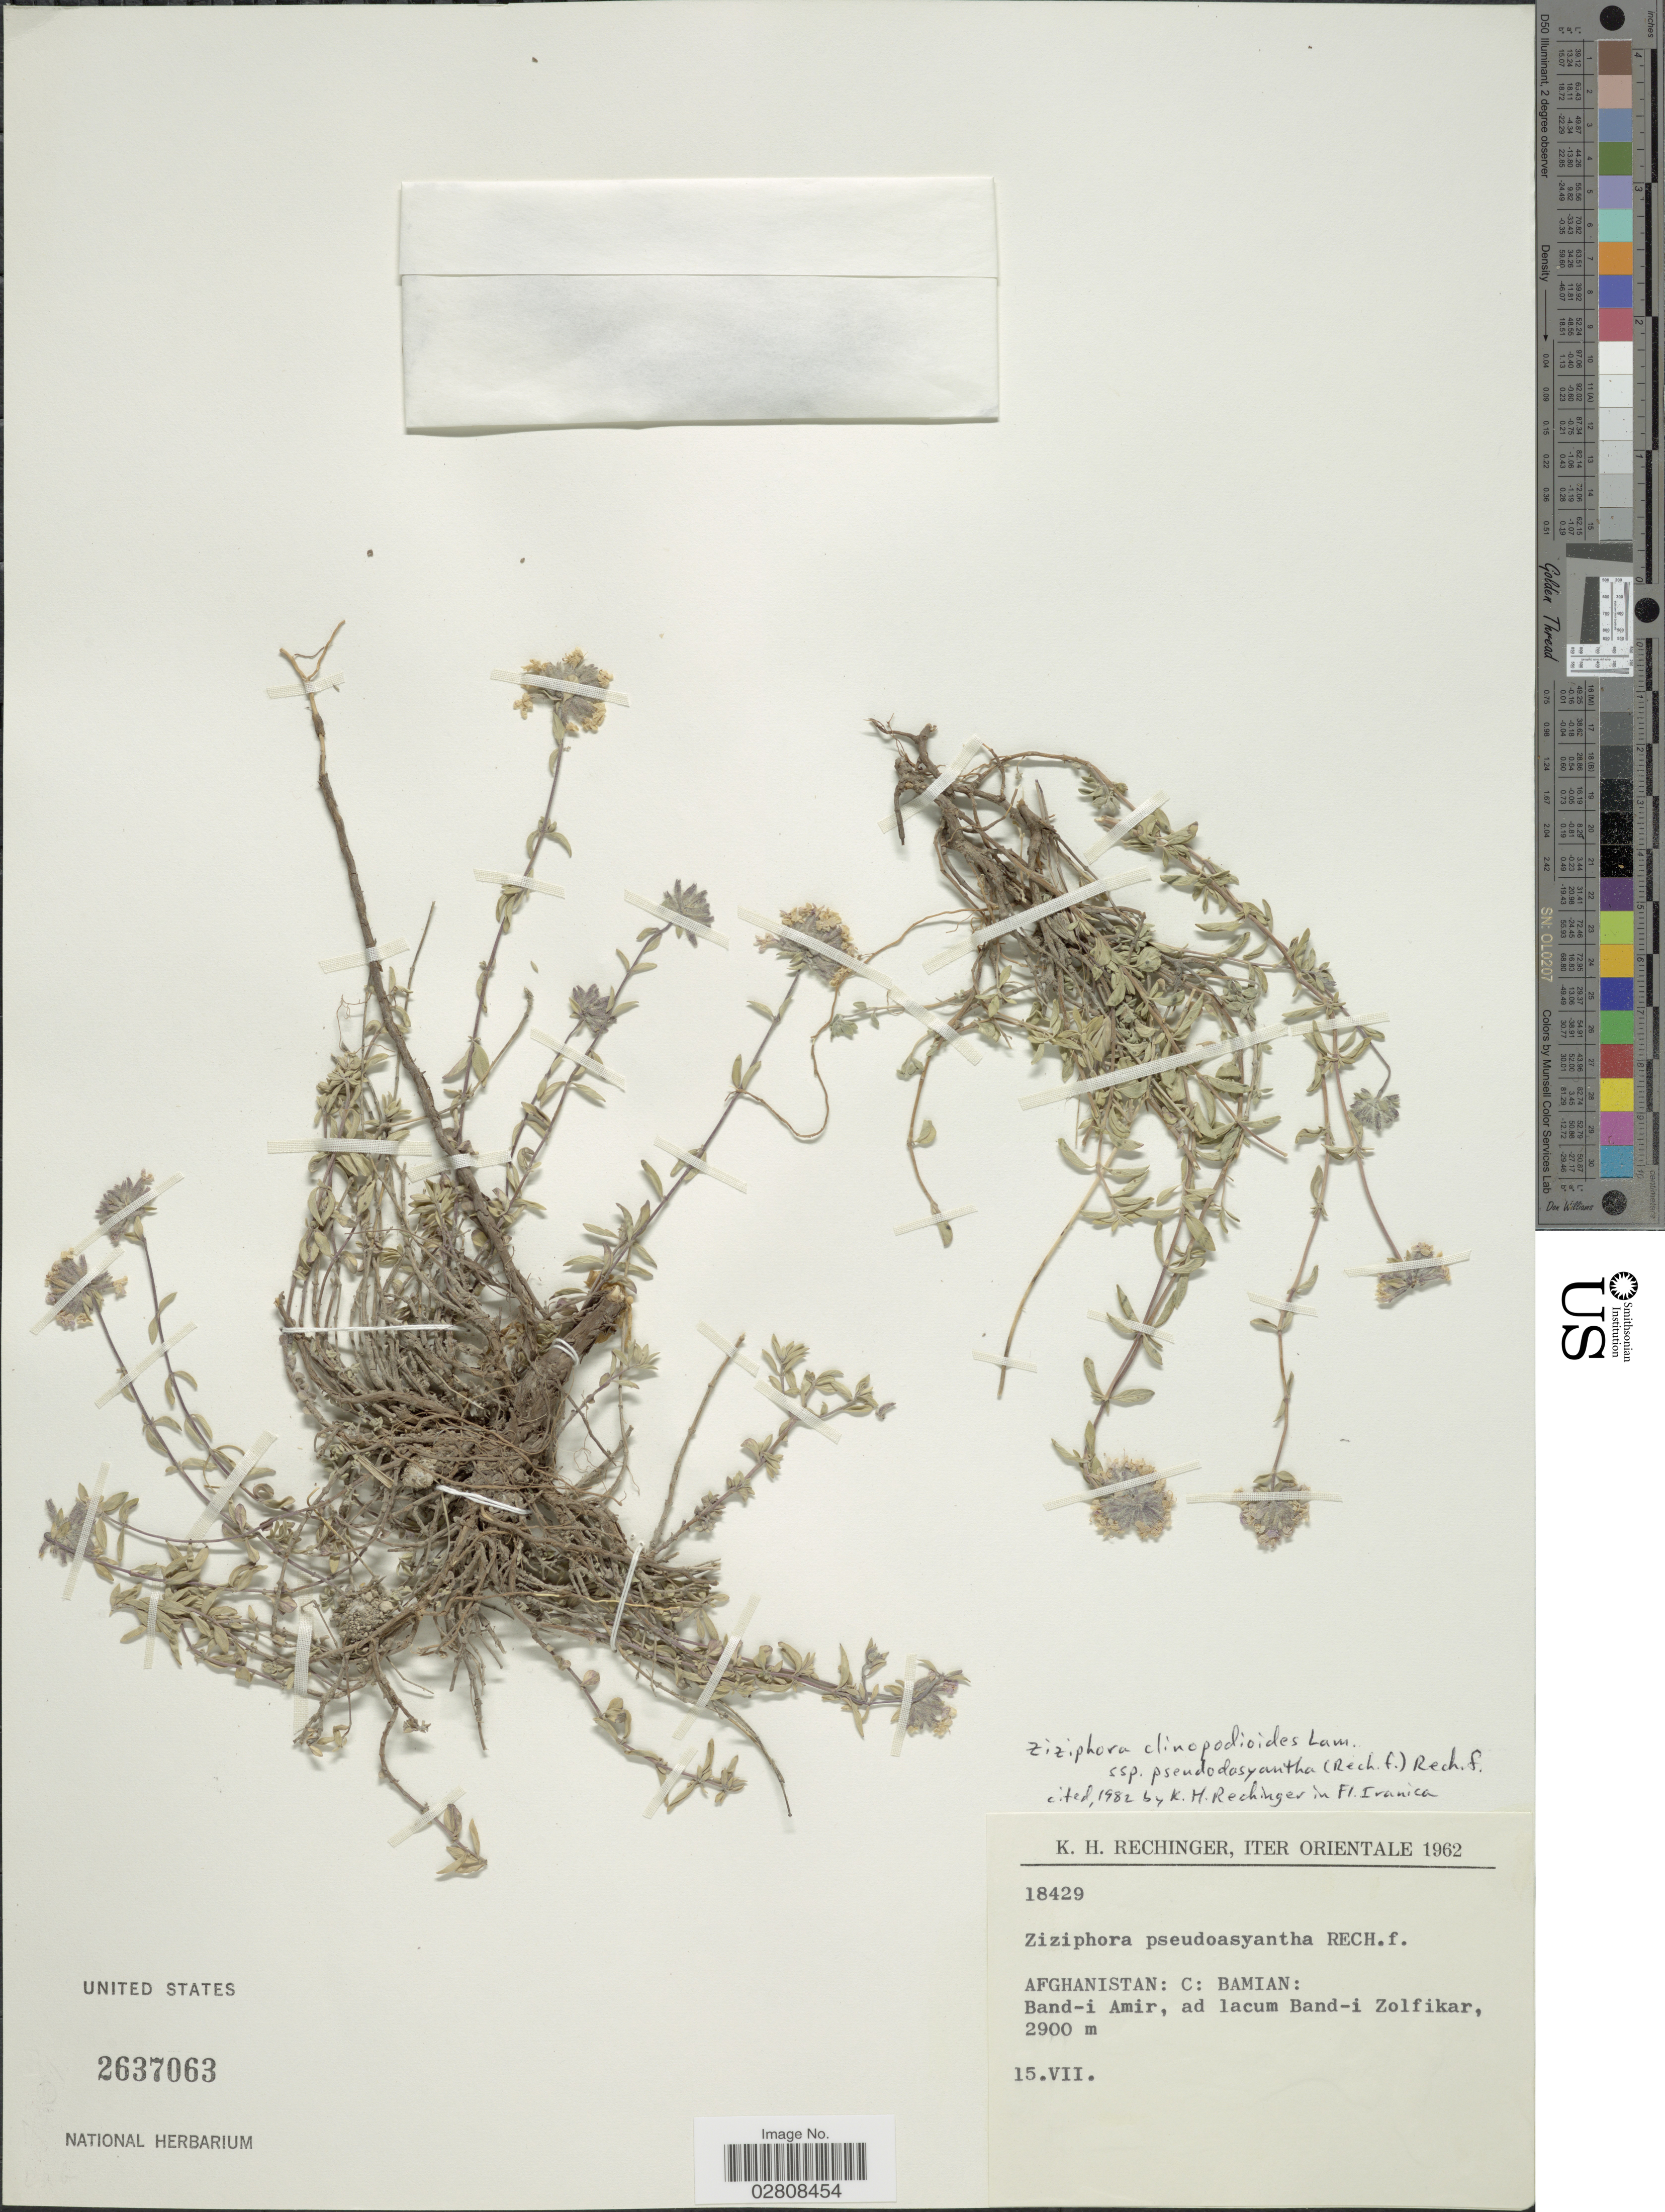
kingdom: Plantae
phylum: Tracheophyta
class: Magnoliopsida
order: Lamiales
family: Lamiaceae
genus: Ziziphora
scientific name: Ziziphora clinopodioides subsp. pseudodasyantha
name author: (Rech. f.) Rech. f.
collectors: K. H. Rechinger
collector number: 18429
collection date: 1962-07-15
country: Afghanistan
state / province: Bamian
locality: Orientale. C: Bamian: Band-i Amir, ad lacum Band-i Zolfikar.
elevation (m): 2900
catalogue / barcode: US 2637063